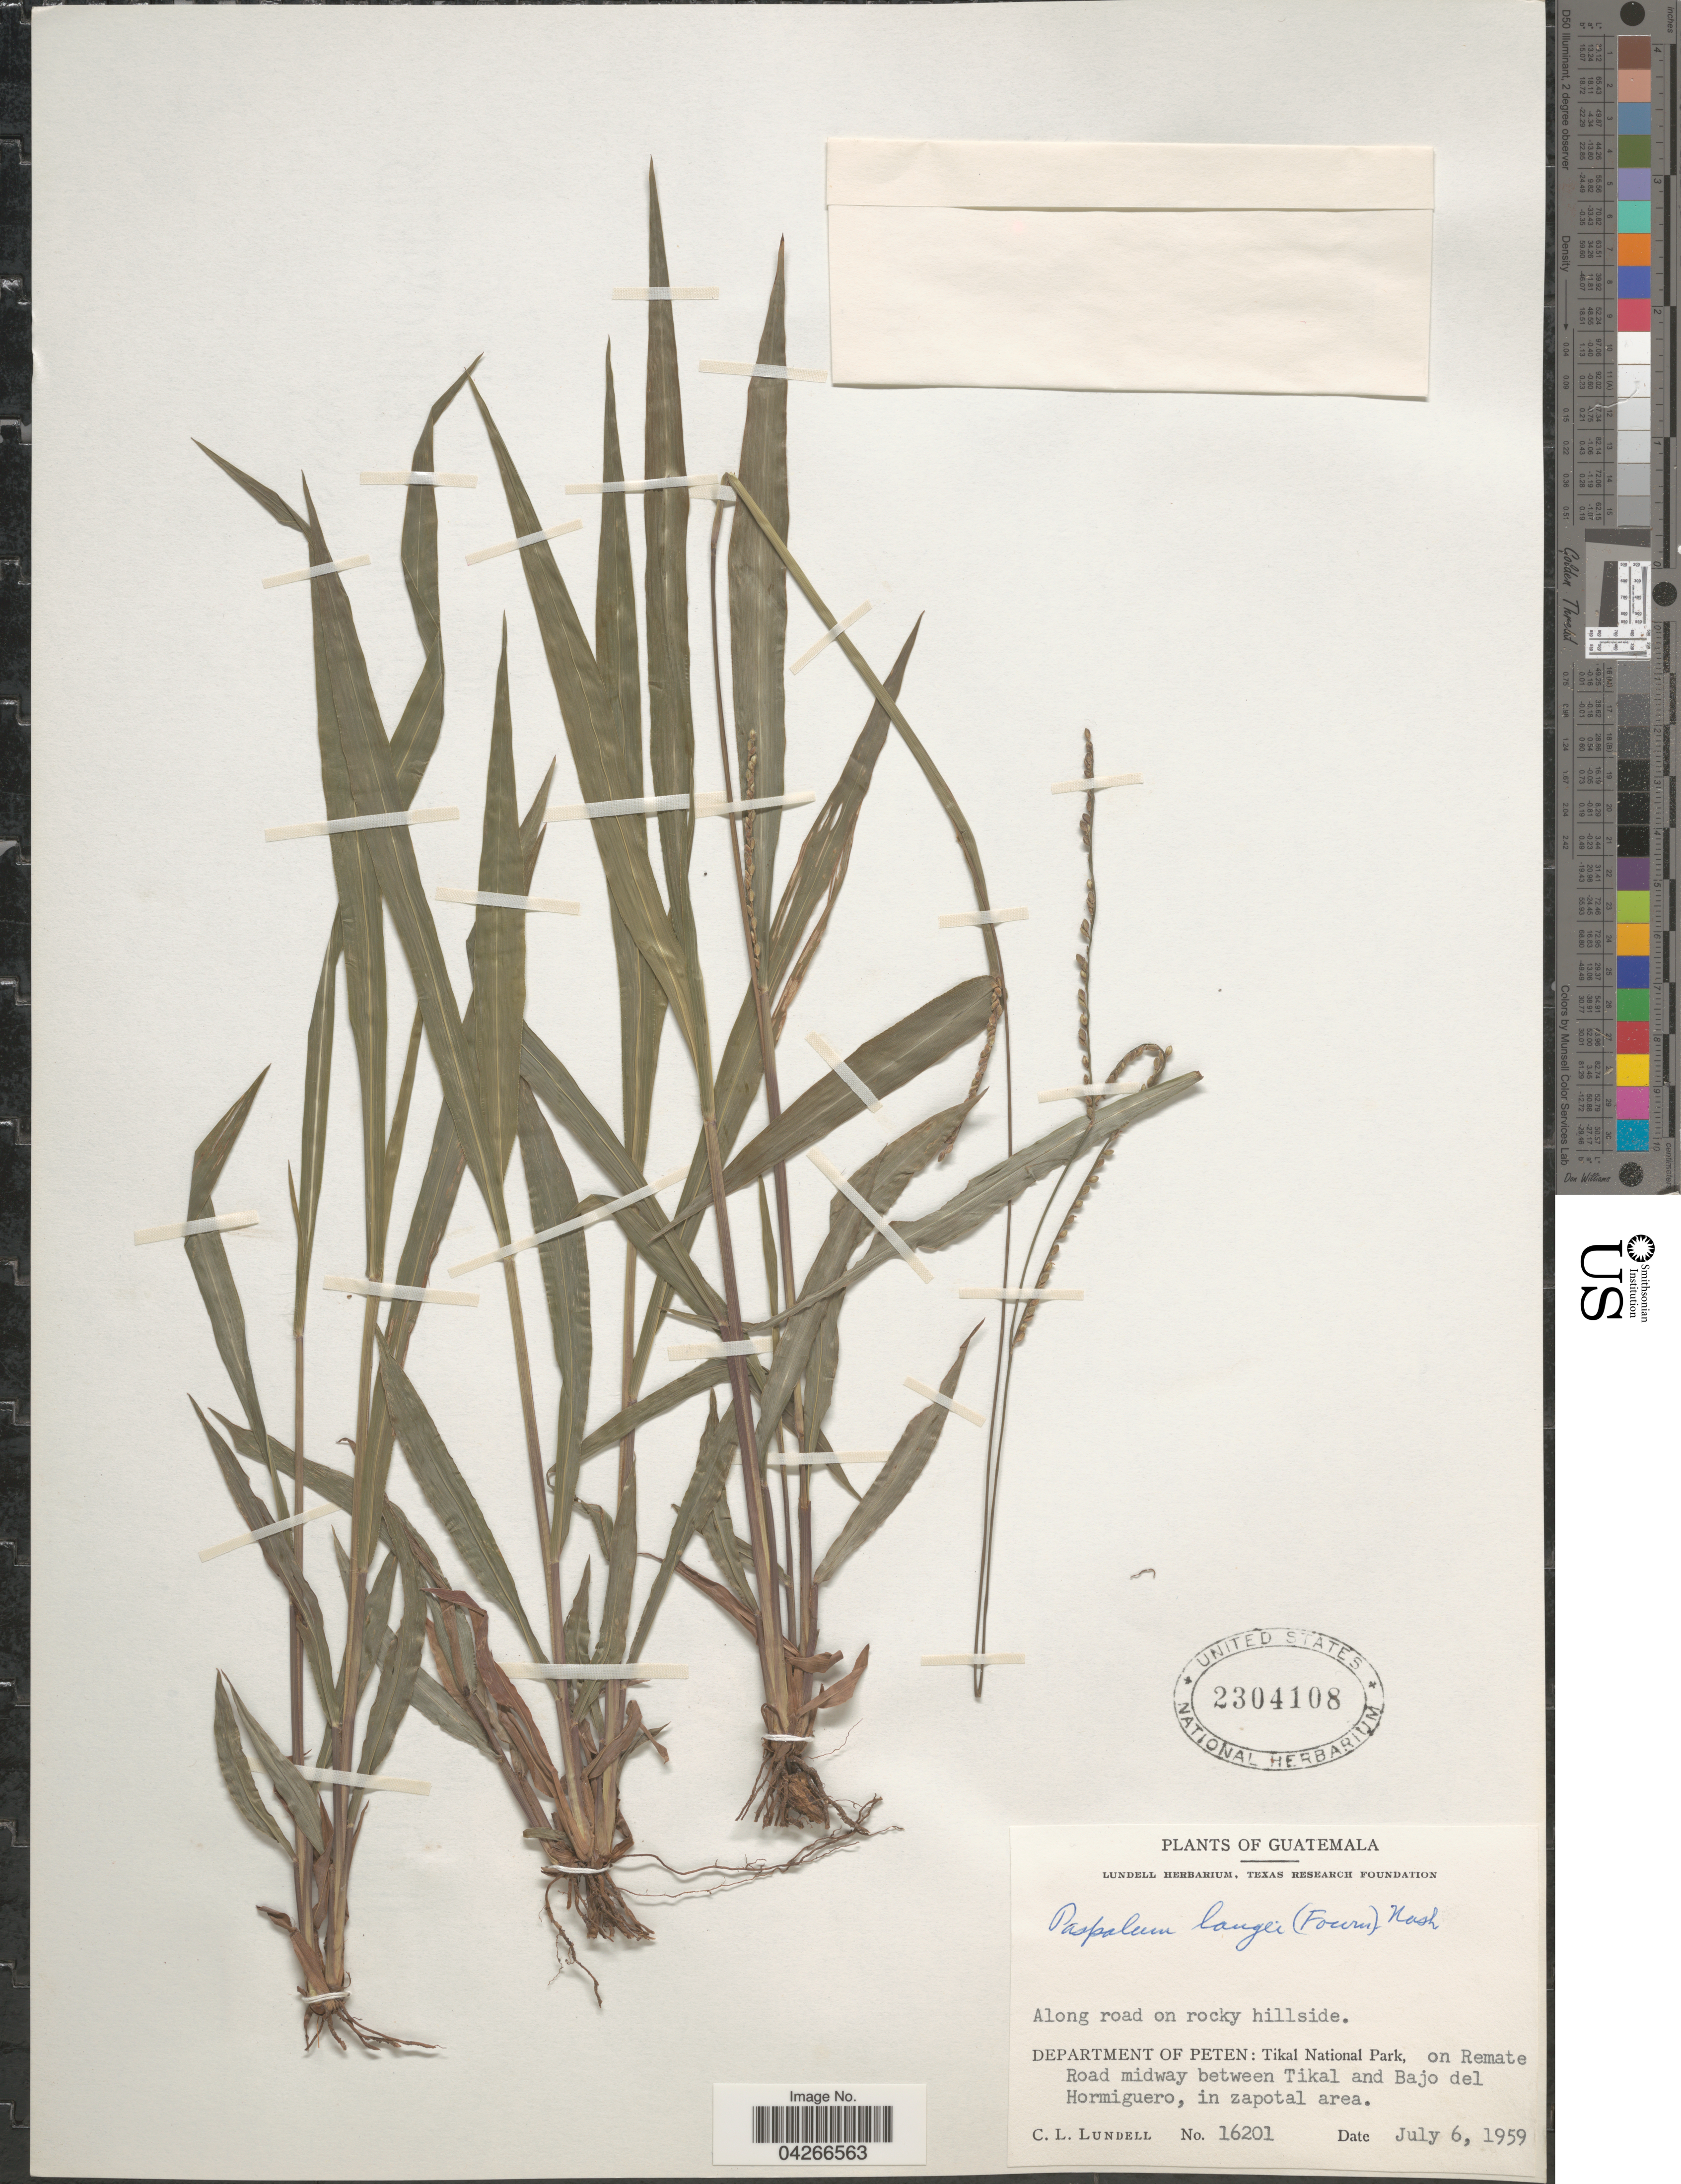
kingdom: Plantae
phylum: Tracheophyta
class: Liliopsida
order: Poales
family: Poaceae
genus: Paspalum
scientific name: Paspalum langei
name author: (E. Fourn.) Nash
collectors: C. L. Lundell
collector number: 16201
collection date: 1959-07-06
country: Guatemala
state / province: El Peten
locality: Department of Peten: Tikal National Park, on Remate Road midway between Tikal and Bajo del Hormiguero, in zapotal area.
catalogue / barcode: US 2304108